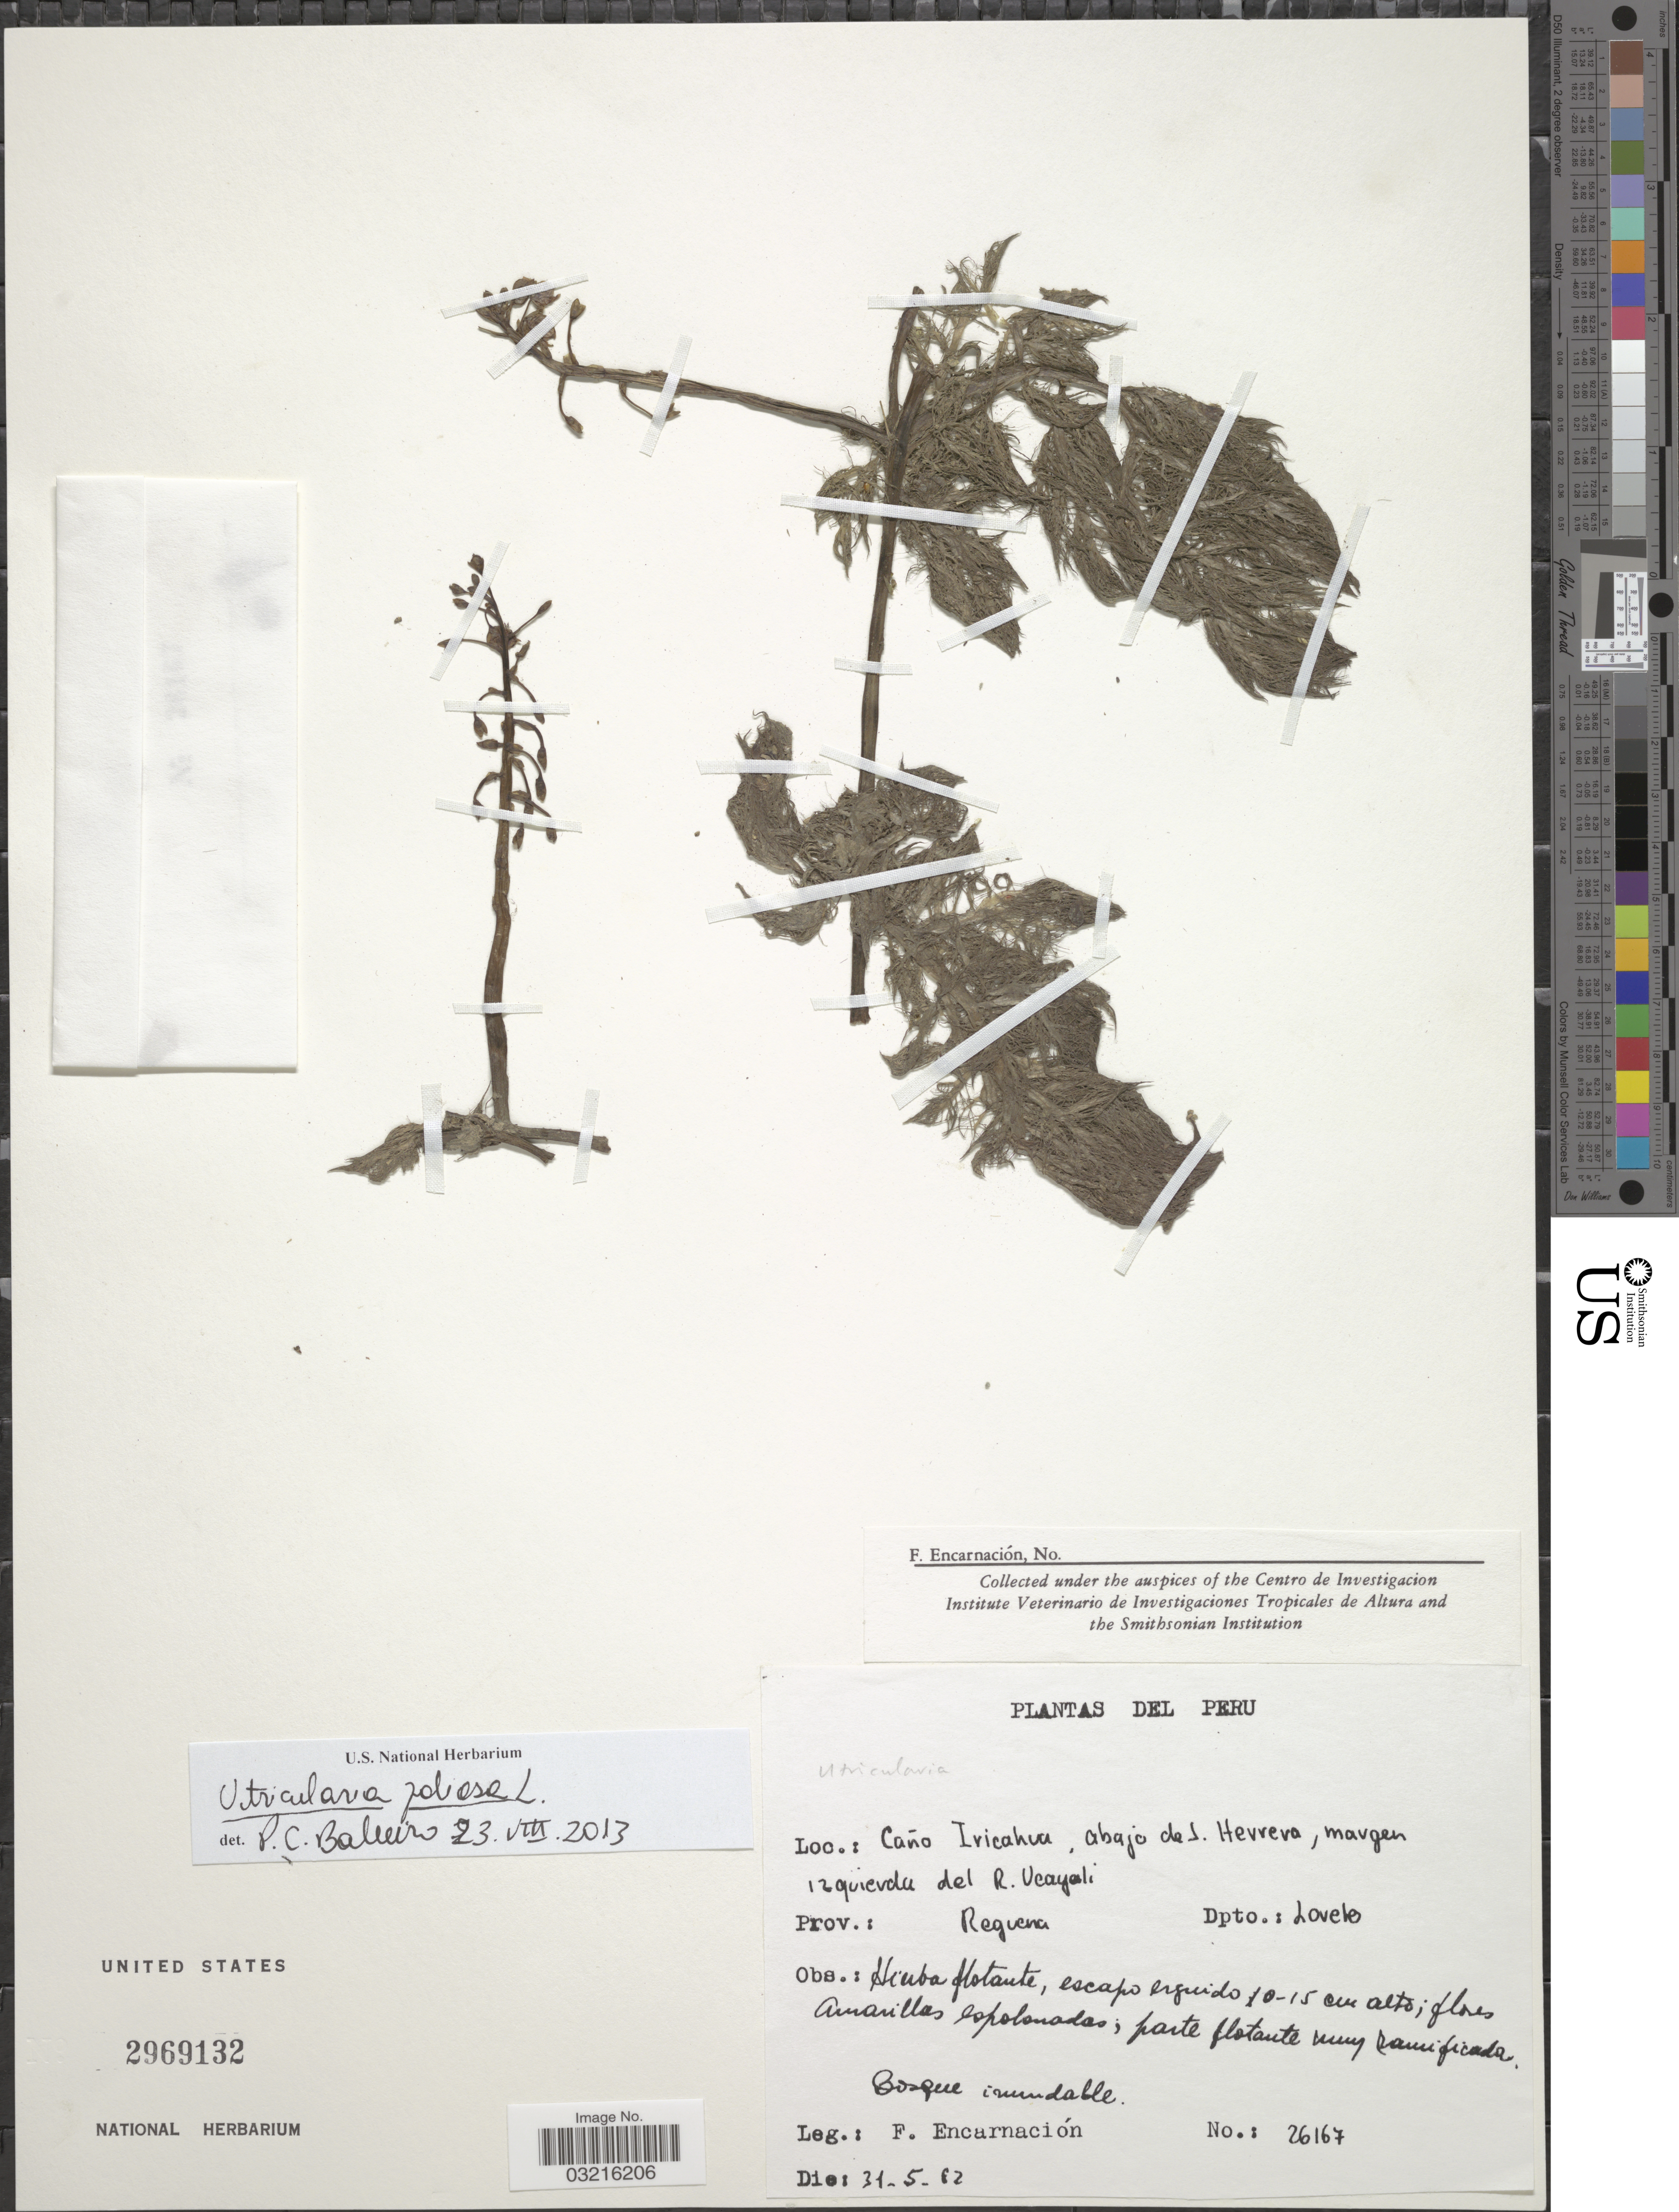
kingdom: Plantae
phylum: Tracheophyta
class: Magnoliopsida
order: Lamiales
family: Lentibulariaceae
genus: Utricularia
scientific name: Utricularia foliosa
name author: L.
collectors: F. Encarnación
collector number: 26167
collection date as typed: Transcribed d/m/y: 31/5/82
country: Peru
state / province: Loreto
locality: Caño Iricahua, abajo de S. Herrera, margen izquierda del R. Ucayali. Prov.: Requena, Dpto.: Loreto.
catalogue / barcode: US 2969132